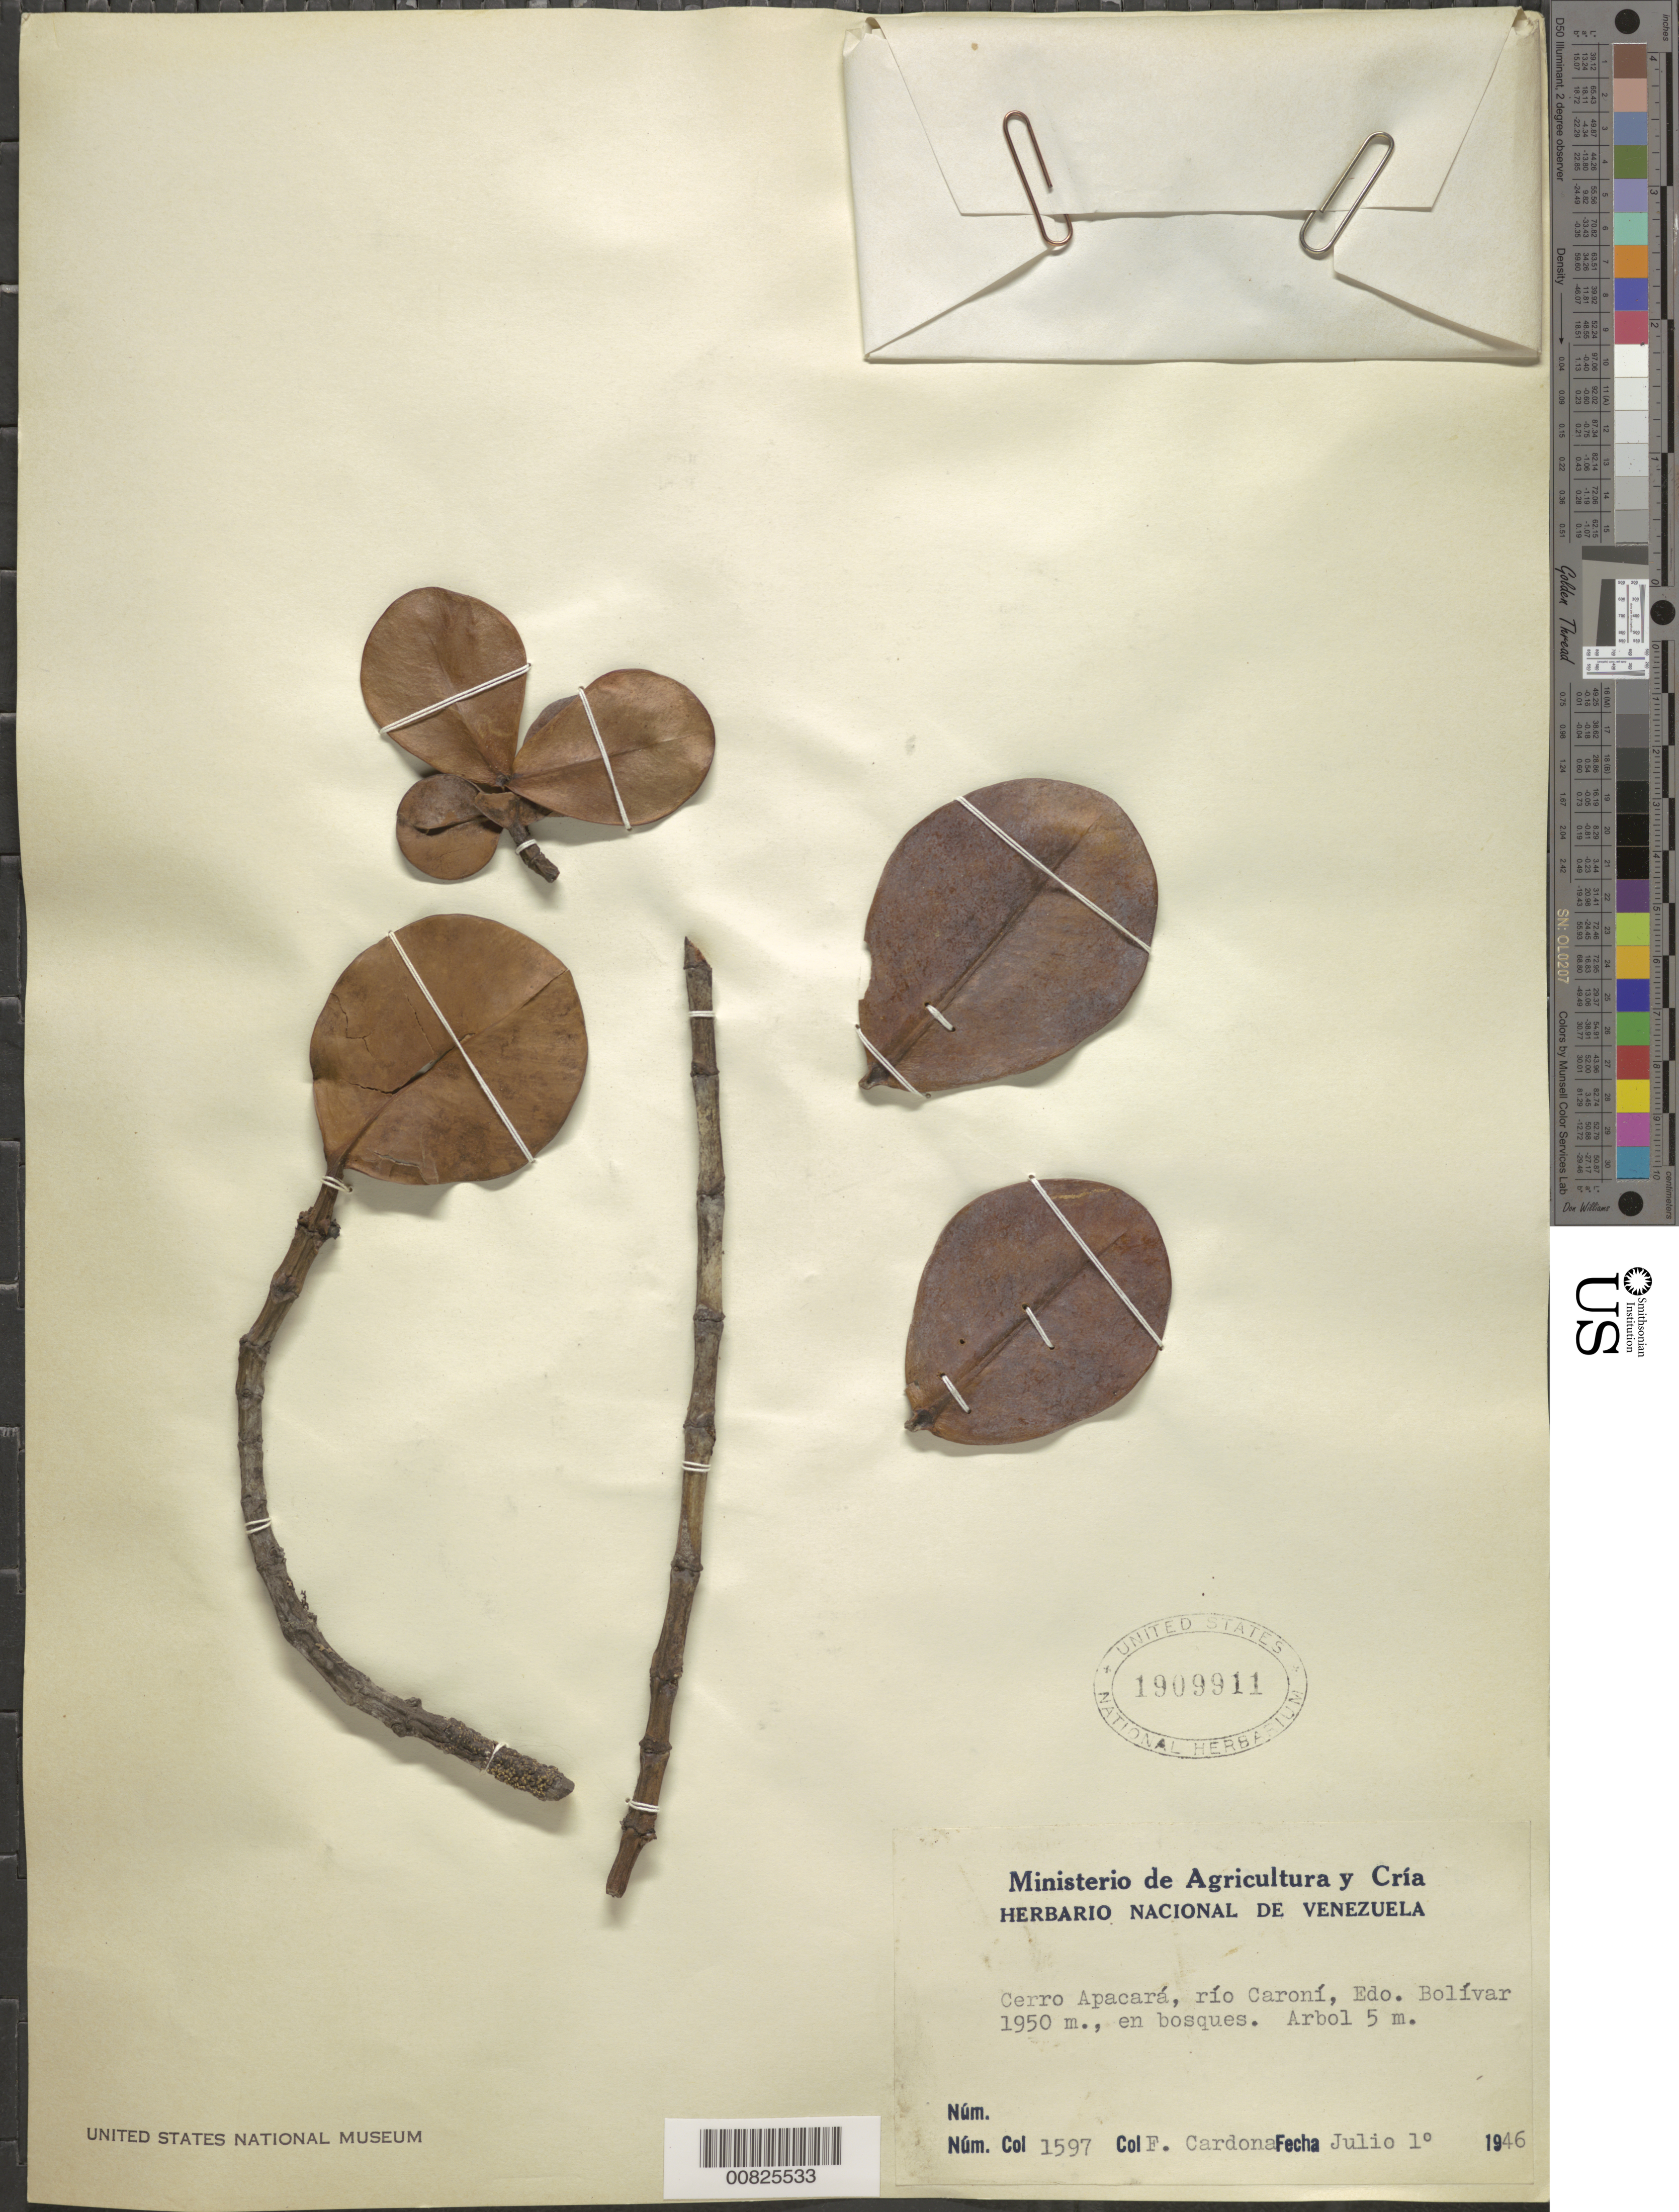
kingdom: Plantae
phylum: Tracheophyta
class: Magnoliopsida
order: Malpighiales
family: Clusiaceae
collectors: F. Cardona Puig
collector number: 1597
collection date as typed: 1-Jul-46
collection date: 1946-07-01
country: Venezuela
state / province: Bolívar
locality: Río Caroní, Cerro Apacará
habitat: Bosques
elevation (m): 1950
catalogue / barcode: US 1909911